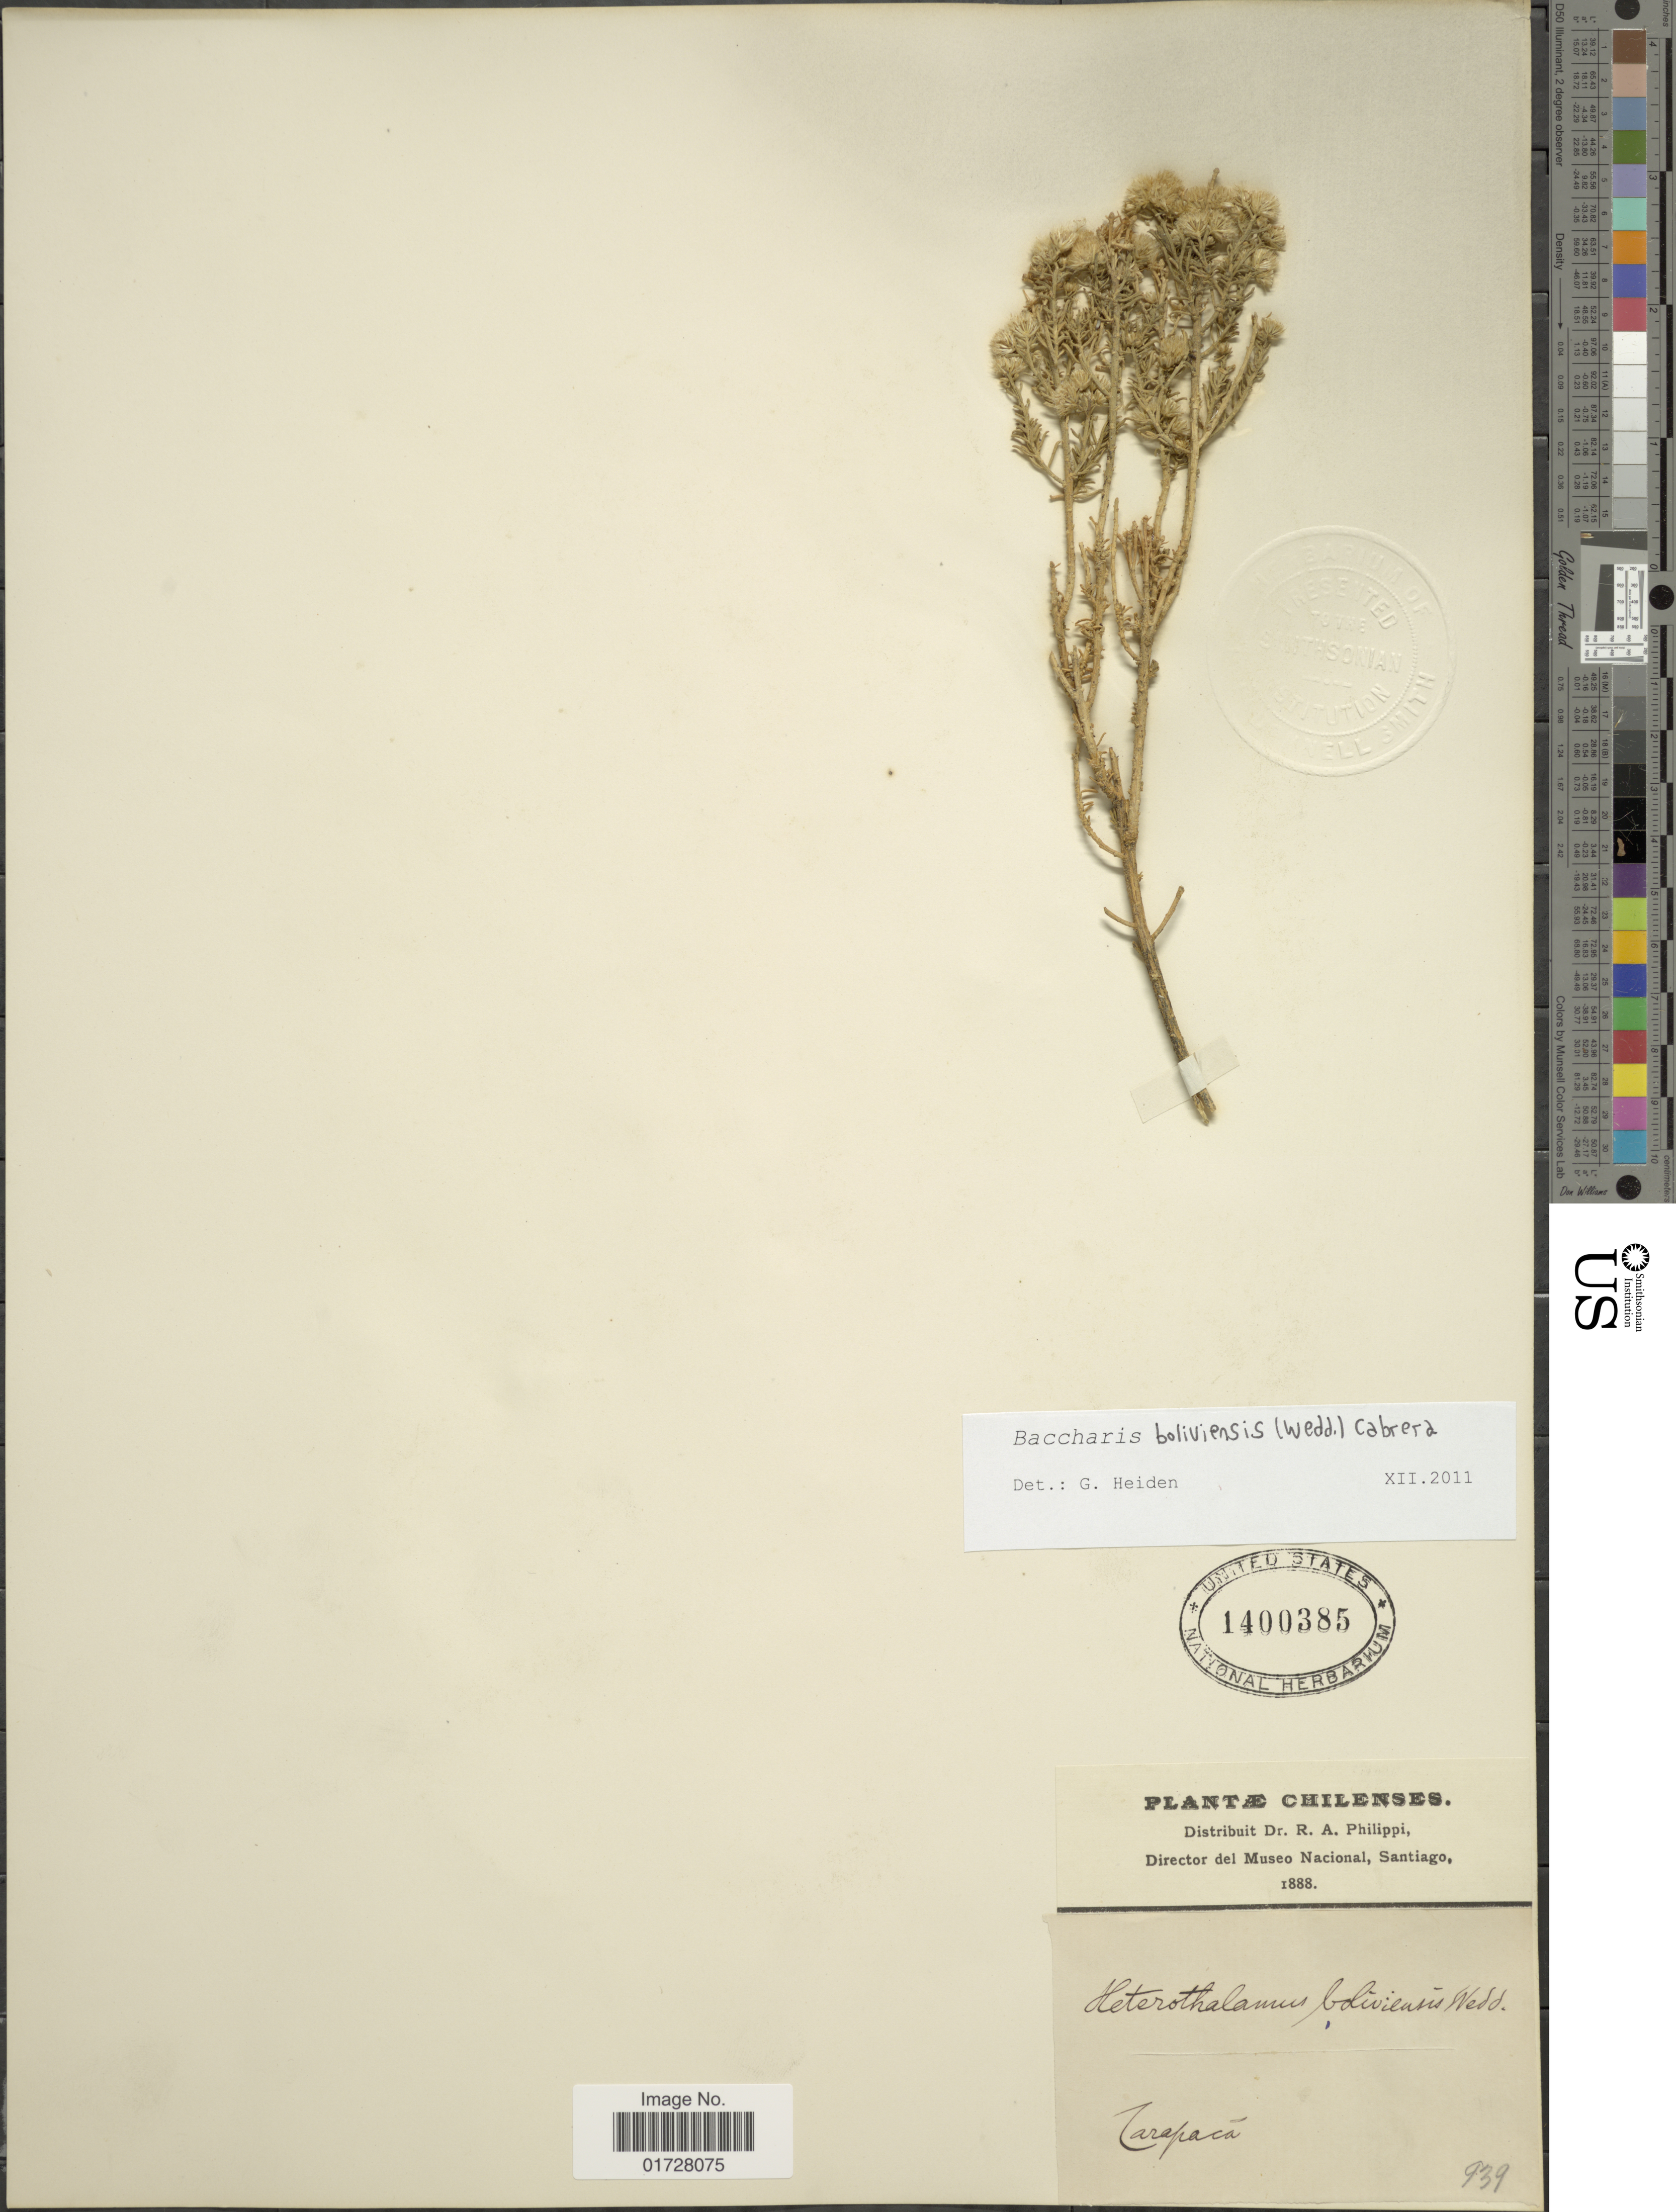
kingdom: Plantae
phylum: Tracheophyta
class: Magnoliopsida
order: Asterales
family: Asteraceae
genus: Baccharis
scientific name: Baccharis bolivensis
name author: (Wedd.) Cabrera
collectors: R. A. Philippi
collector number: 939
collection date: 1888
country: Chile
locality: Tarapaca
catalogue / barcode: US 1400385